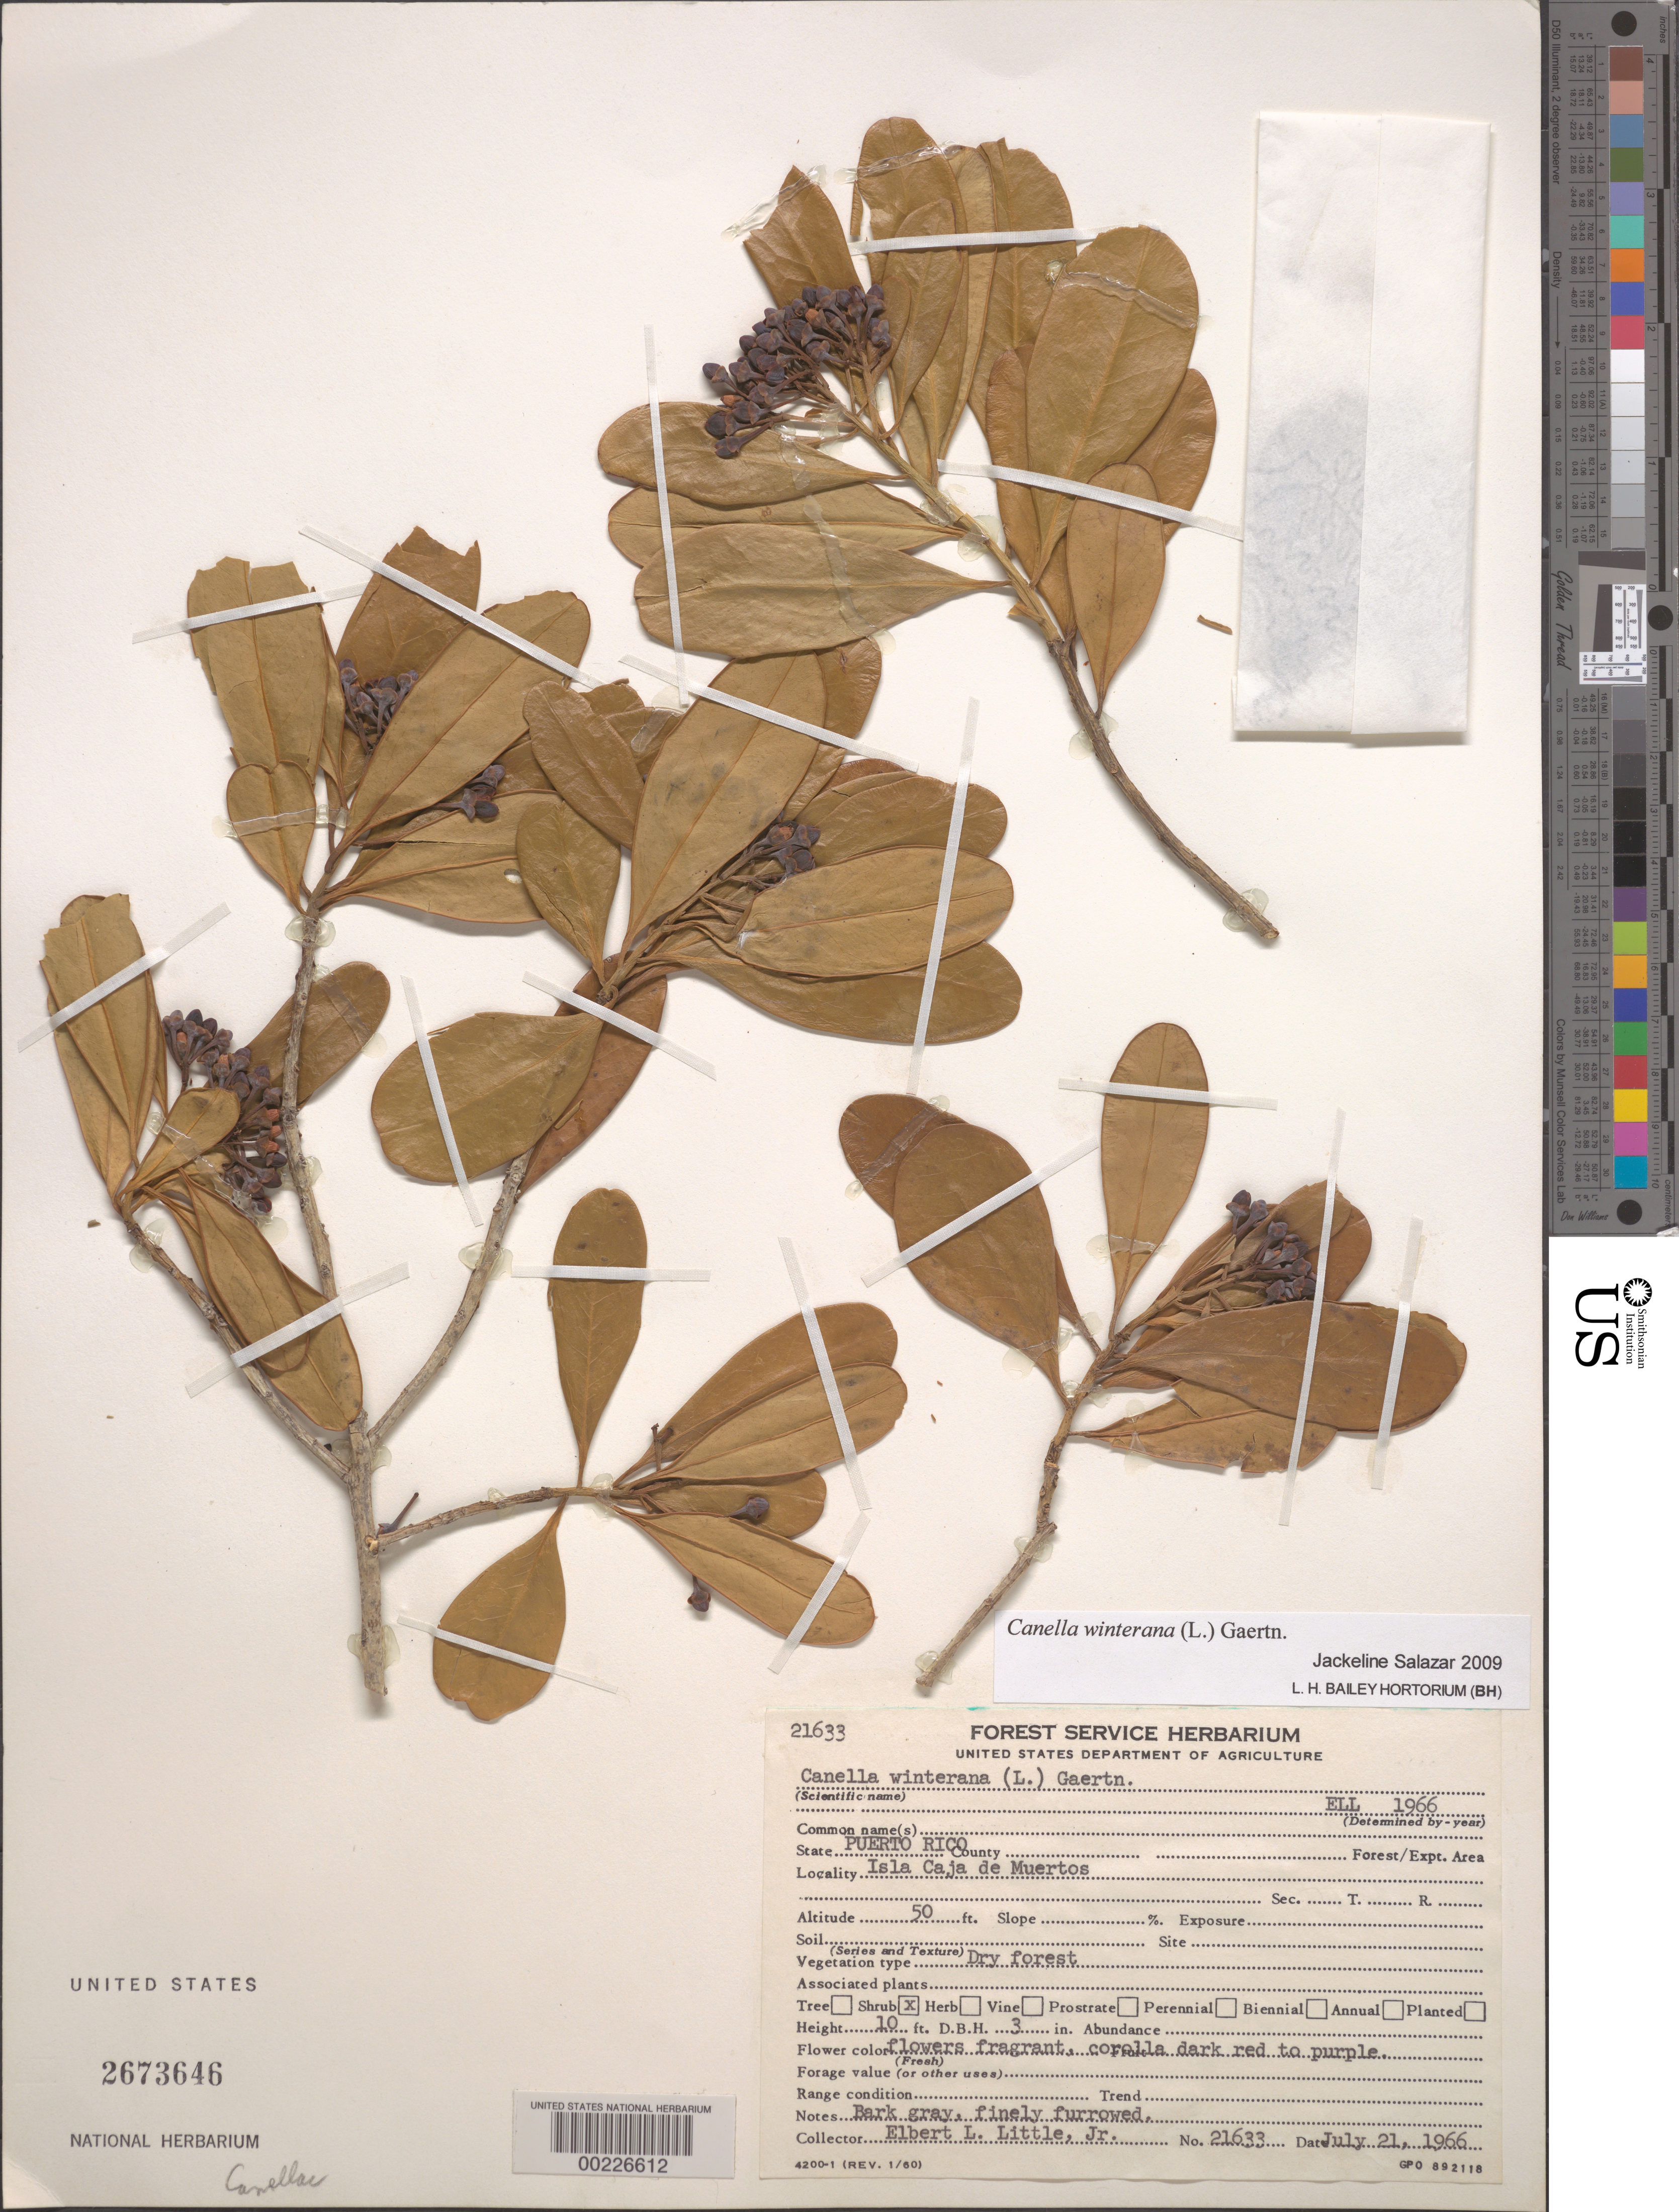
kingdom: Plantae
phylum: Tracheophyta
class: Magnoliopsida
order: Canellales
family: Canellaceae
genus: Canella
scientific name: Canella winterana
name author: (L.) Gaertn.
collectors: E. L. Little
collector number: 21633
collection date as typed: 21 Jul 1966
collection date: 1966-07-21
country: Puerto Rico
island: Greater Antilles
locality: Isla caja de muertos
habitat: Dry forest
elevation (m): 15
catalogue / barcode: US 2673646